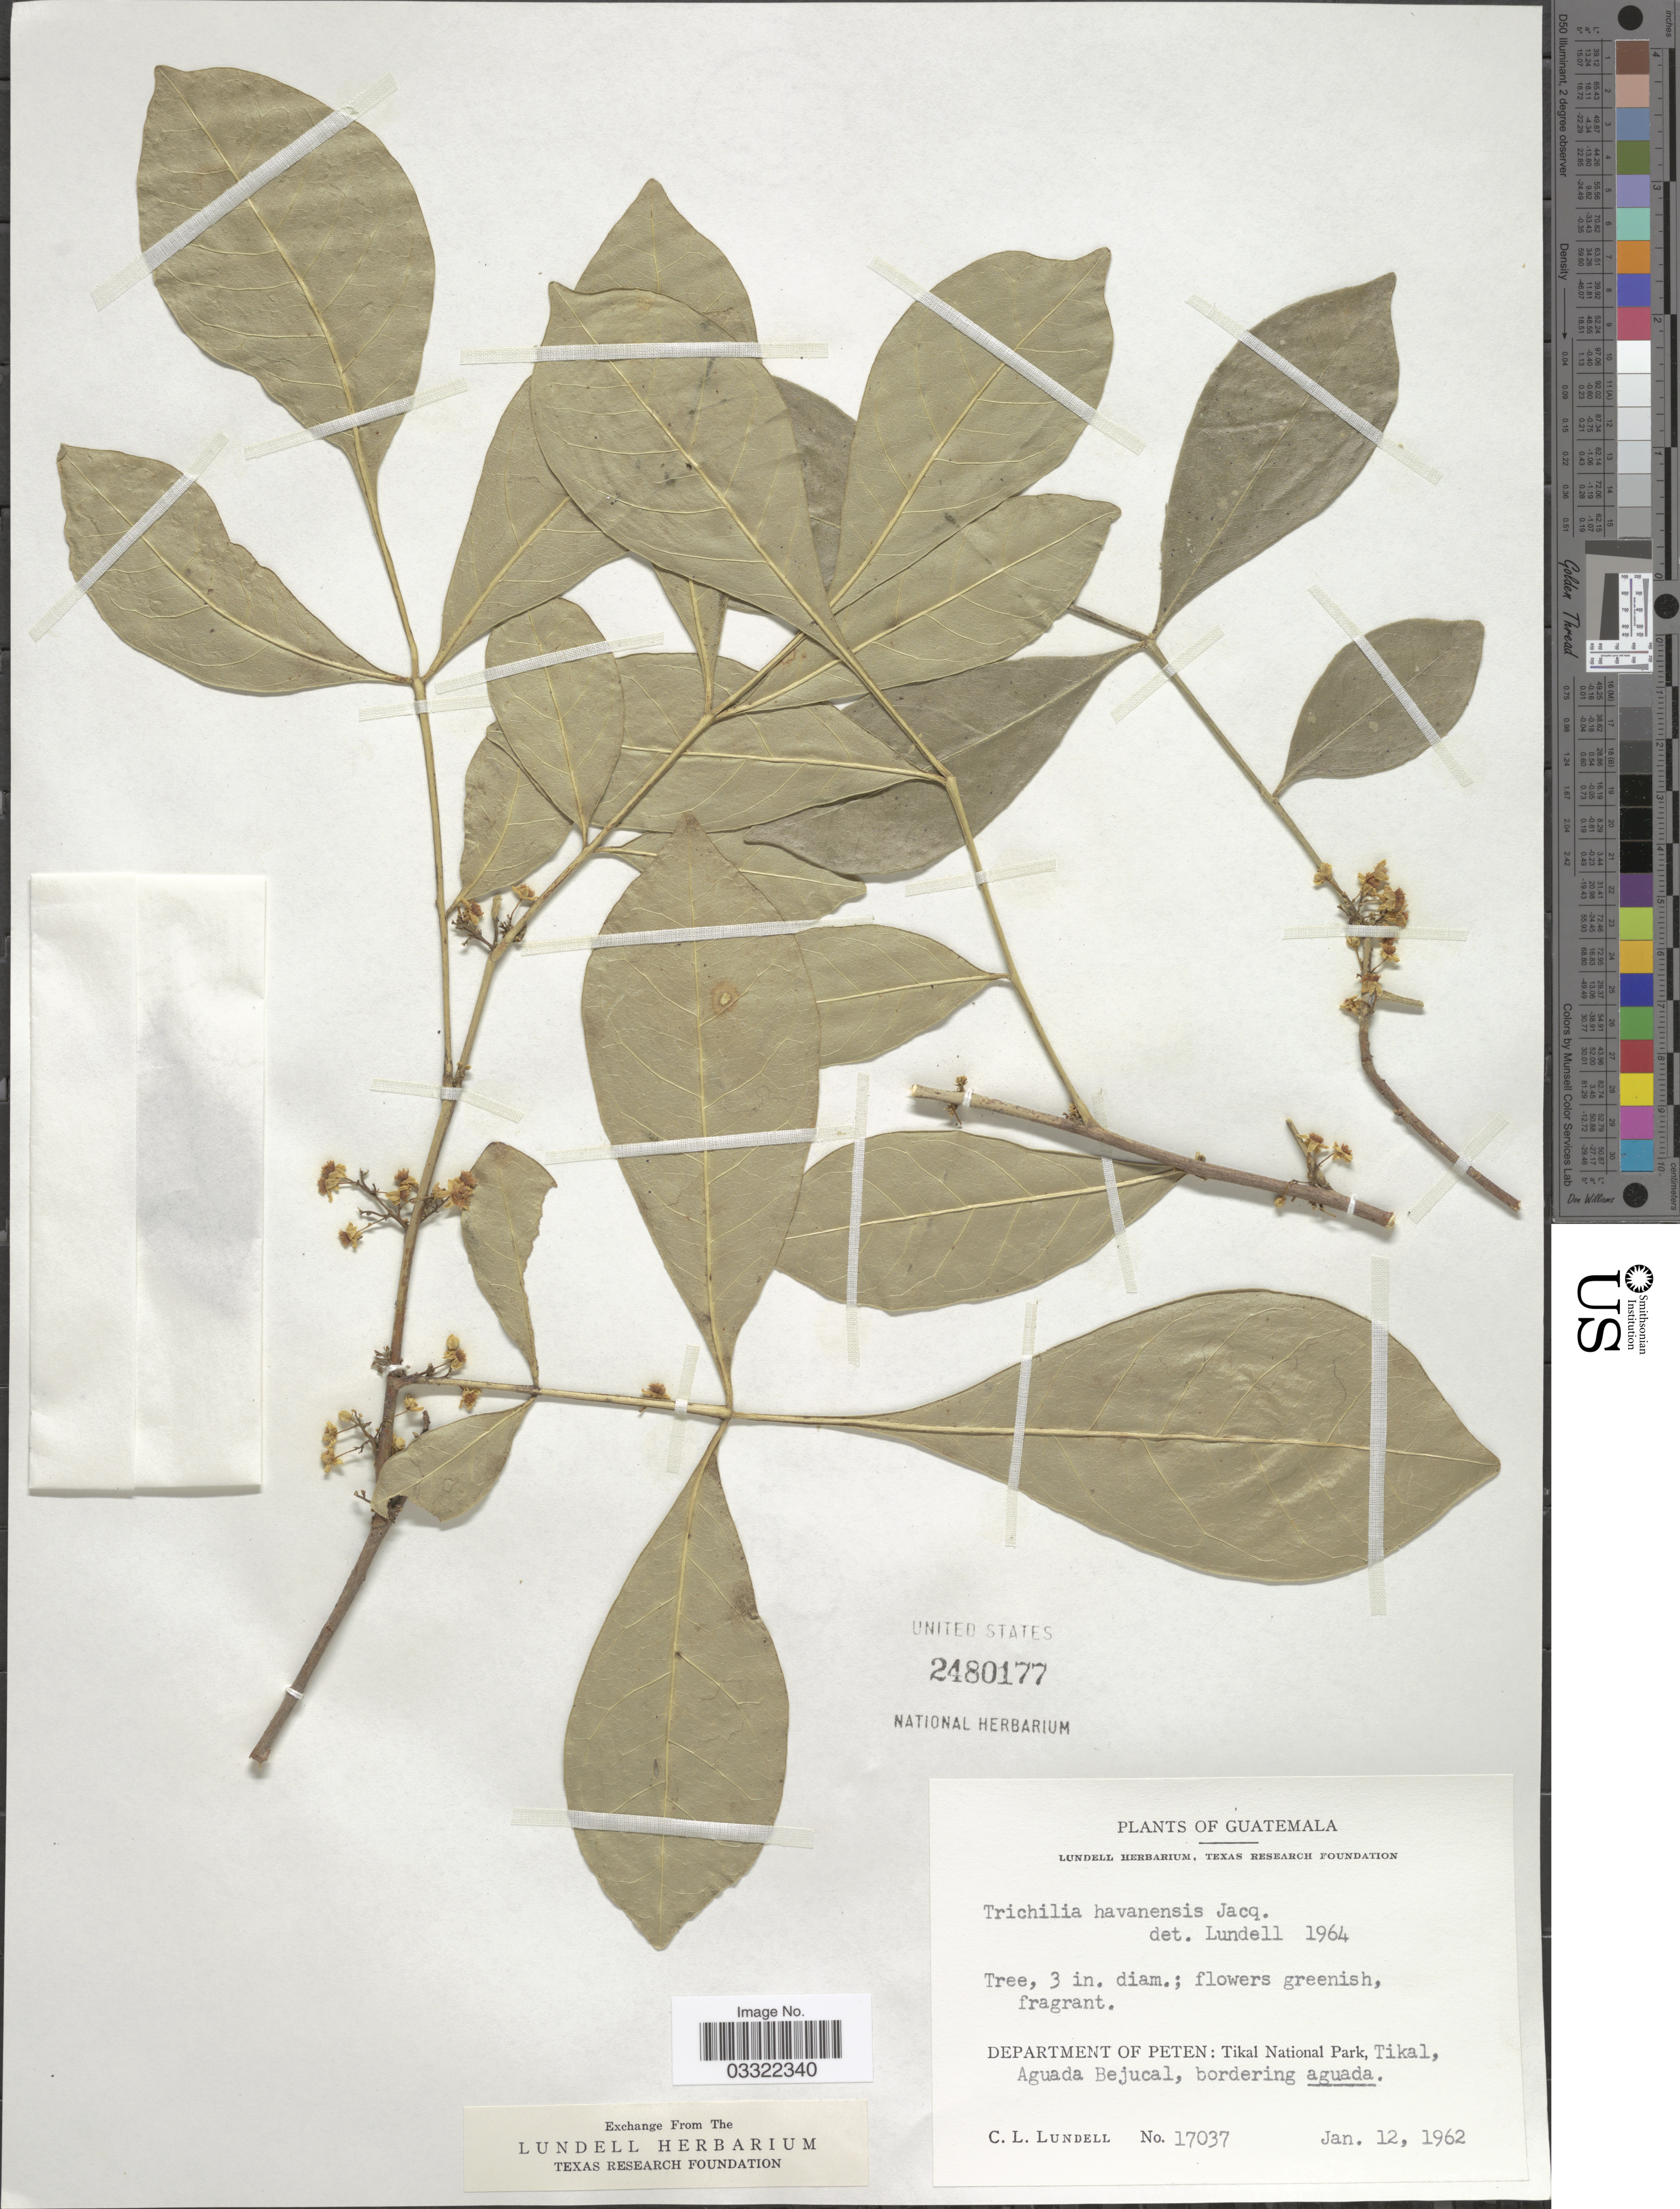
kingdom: Plantae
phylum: Tracheophyta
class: Magnoliopsida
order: Sapindales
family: Meliaceae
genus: Trichilia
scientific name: Trichilia havanensis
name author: Jacq.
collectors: C. L. Lundell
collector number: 17037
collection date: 1962-01-12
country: Guatemala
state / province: El Petén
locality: Department of Peten: Tikal National Park, Tikal, Aguada Bejucal, bordering aguada.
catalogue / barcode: US 2480177